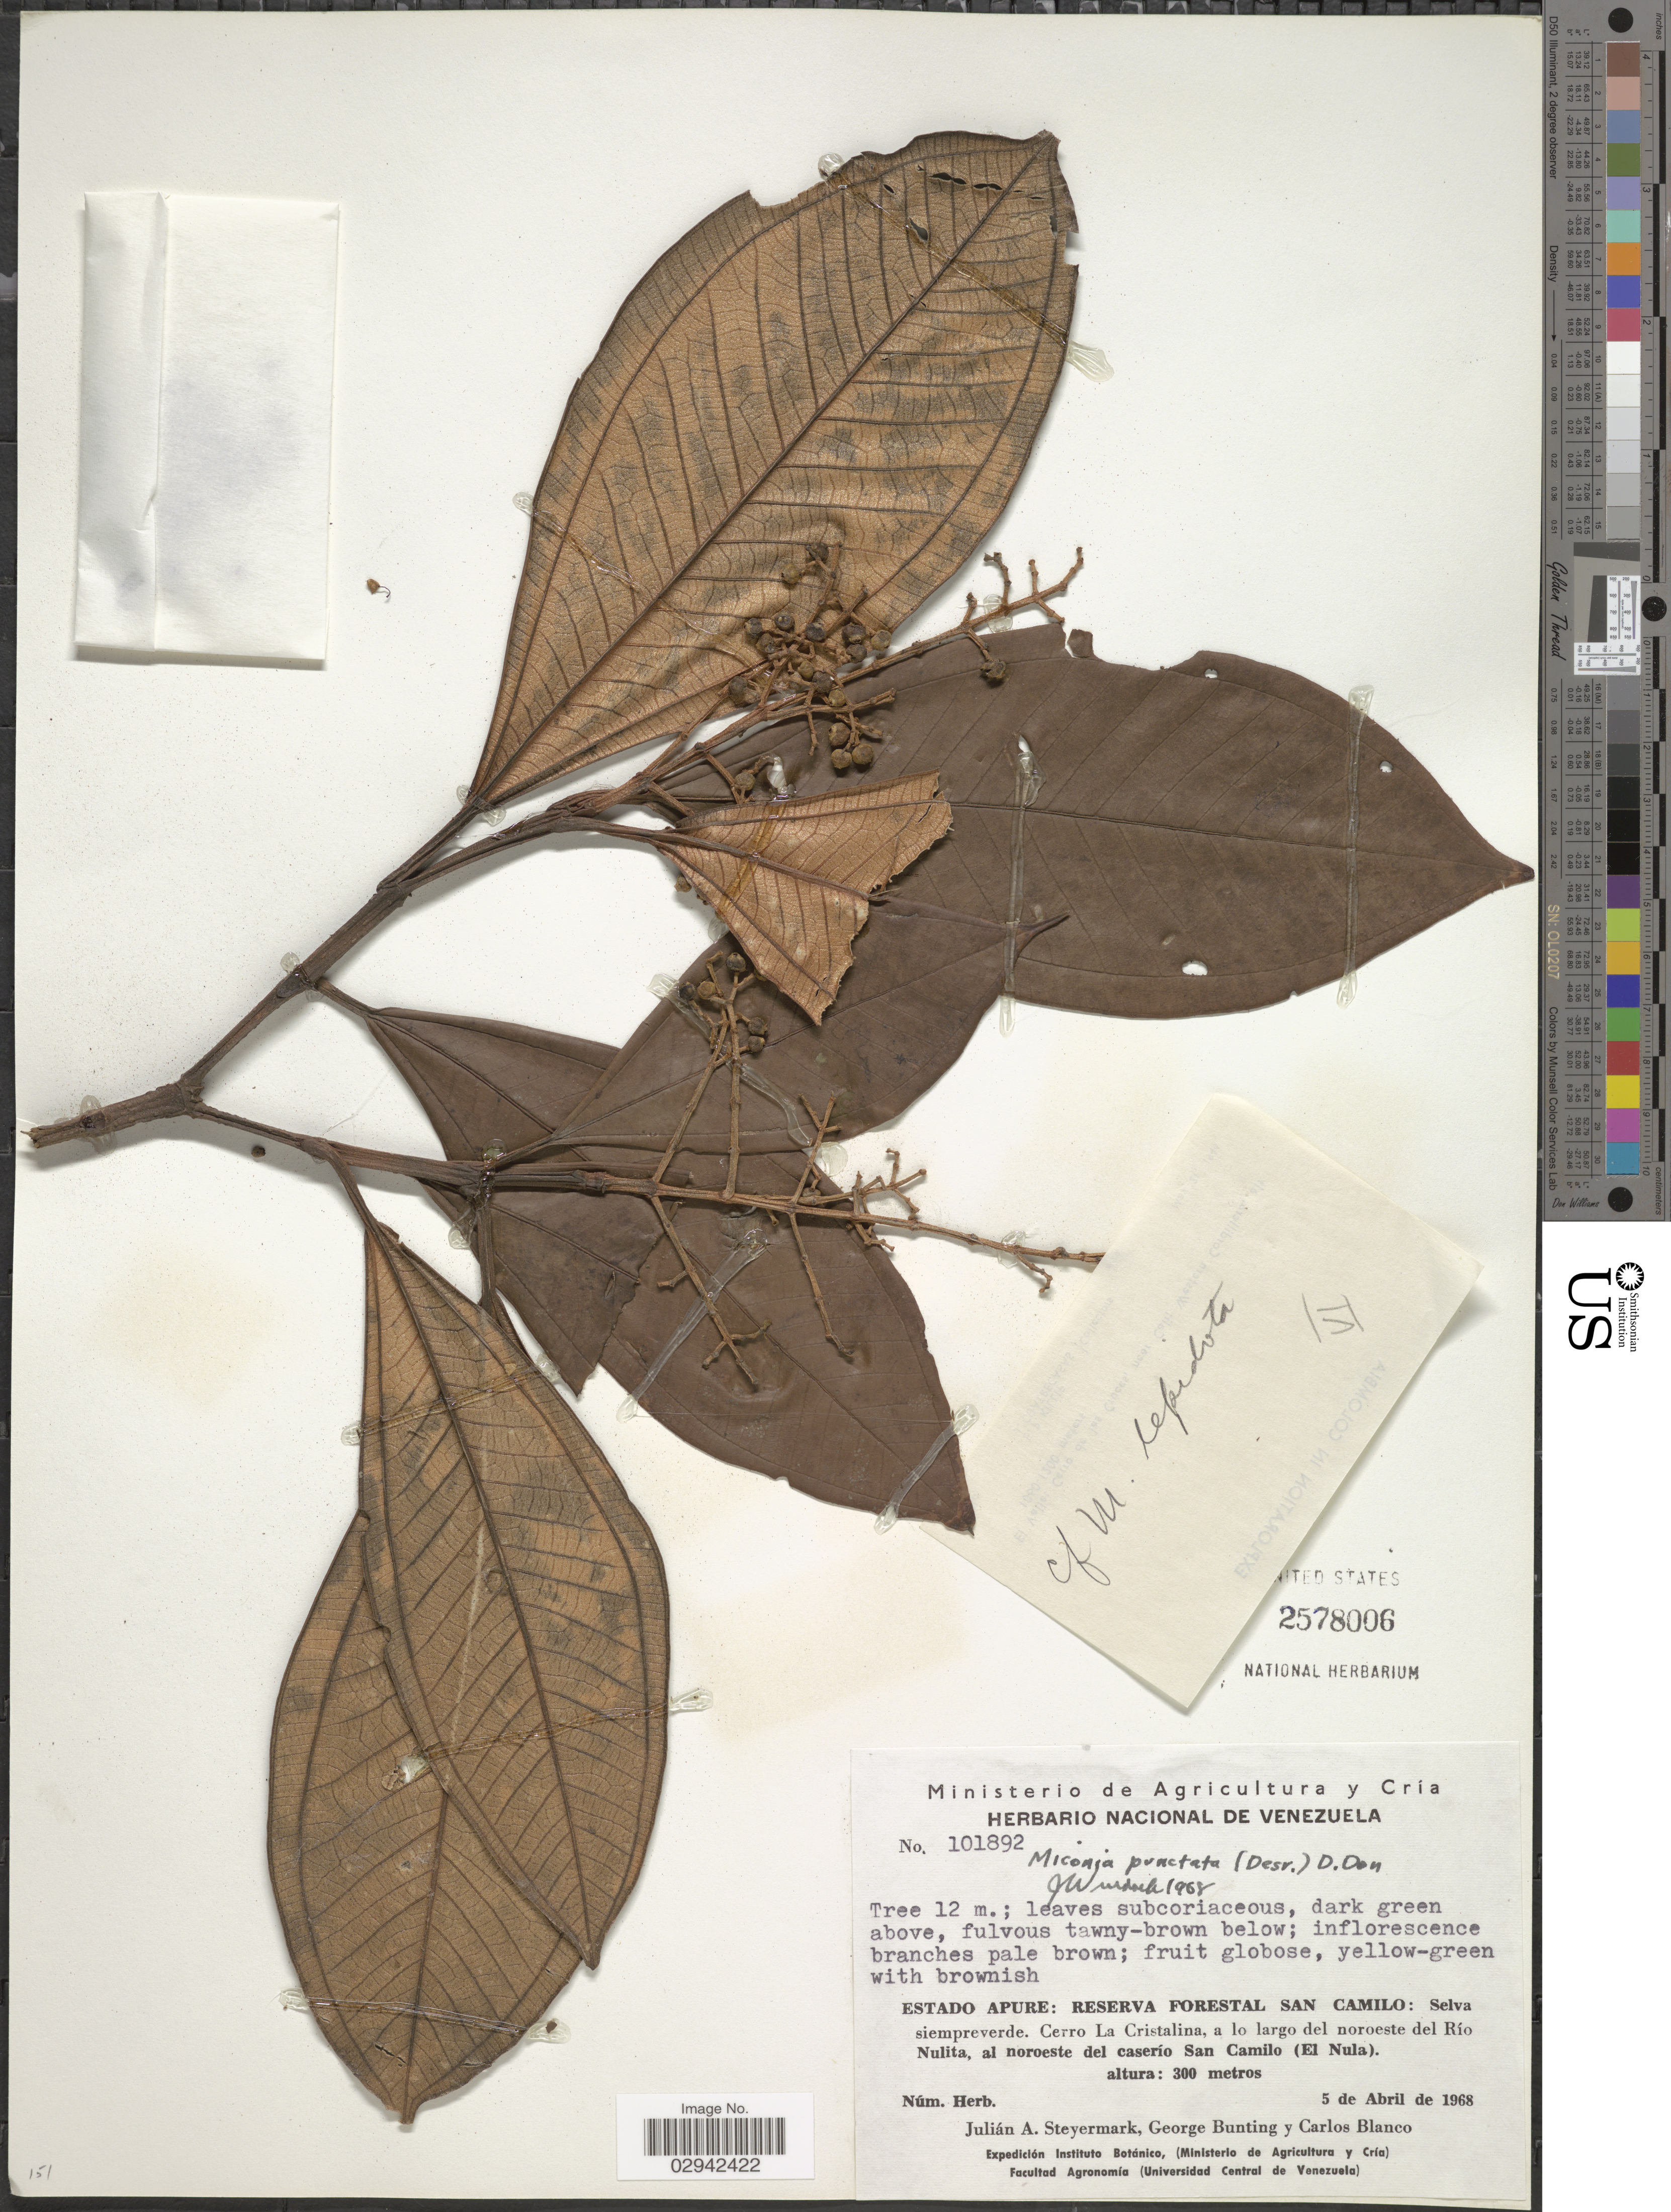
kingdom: Plantae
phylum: Tracheophyta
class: Magnoliopsida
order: Myrtales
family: Melastomataceae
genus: Miconia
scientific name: Miconia punctata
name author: (Desr.) D. Don ex DC.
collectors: J. Steyermark, G. S. Bunting & C. Blanco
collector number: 101892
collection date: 1968-04-05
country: Venezuela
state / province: Apure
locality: Estado Apure: Reserva Forestal San Camilo: Selva siempreverde, Cerro La Cristalina, a lo largo del noroeste del Río Nulita, al noroeste del caserío San Camilo (El Nula).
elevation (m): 300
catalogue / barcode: US 2578006